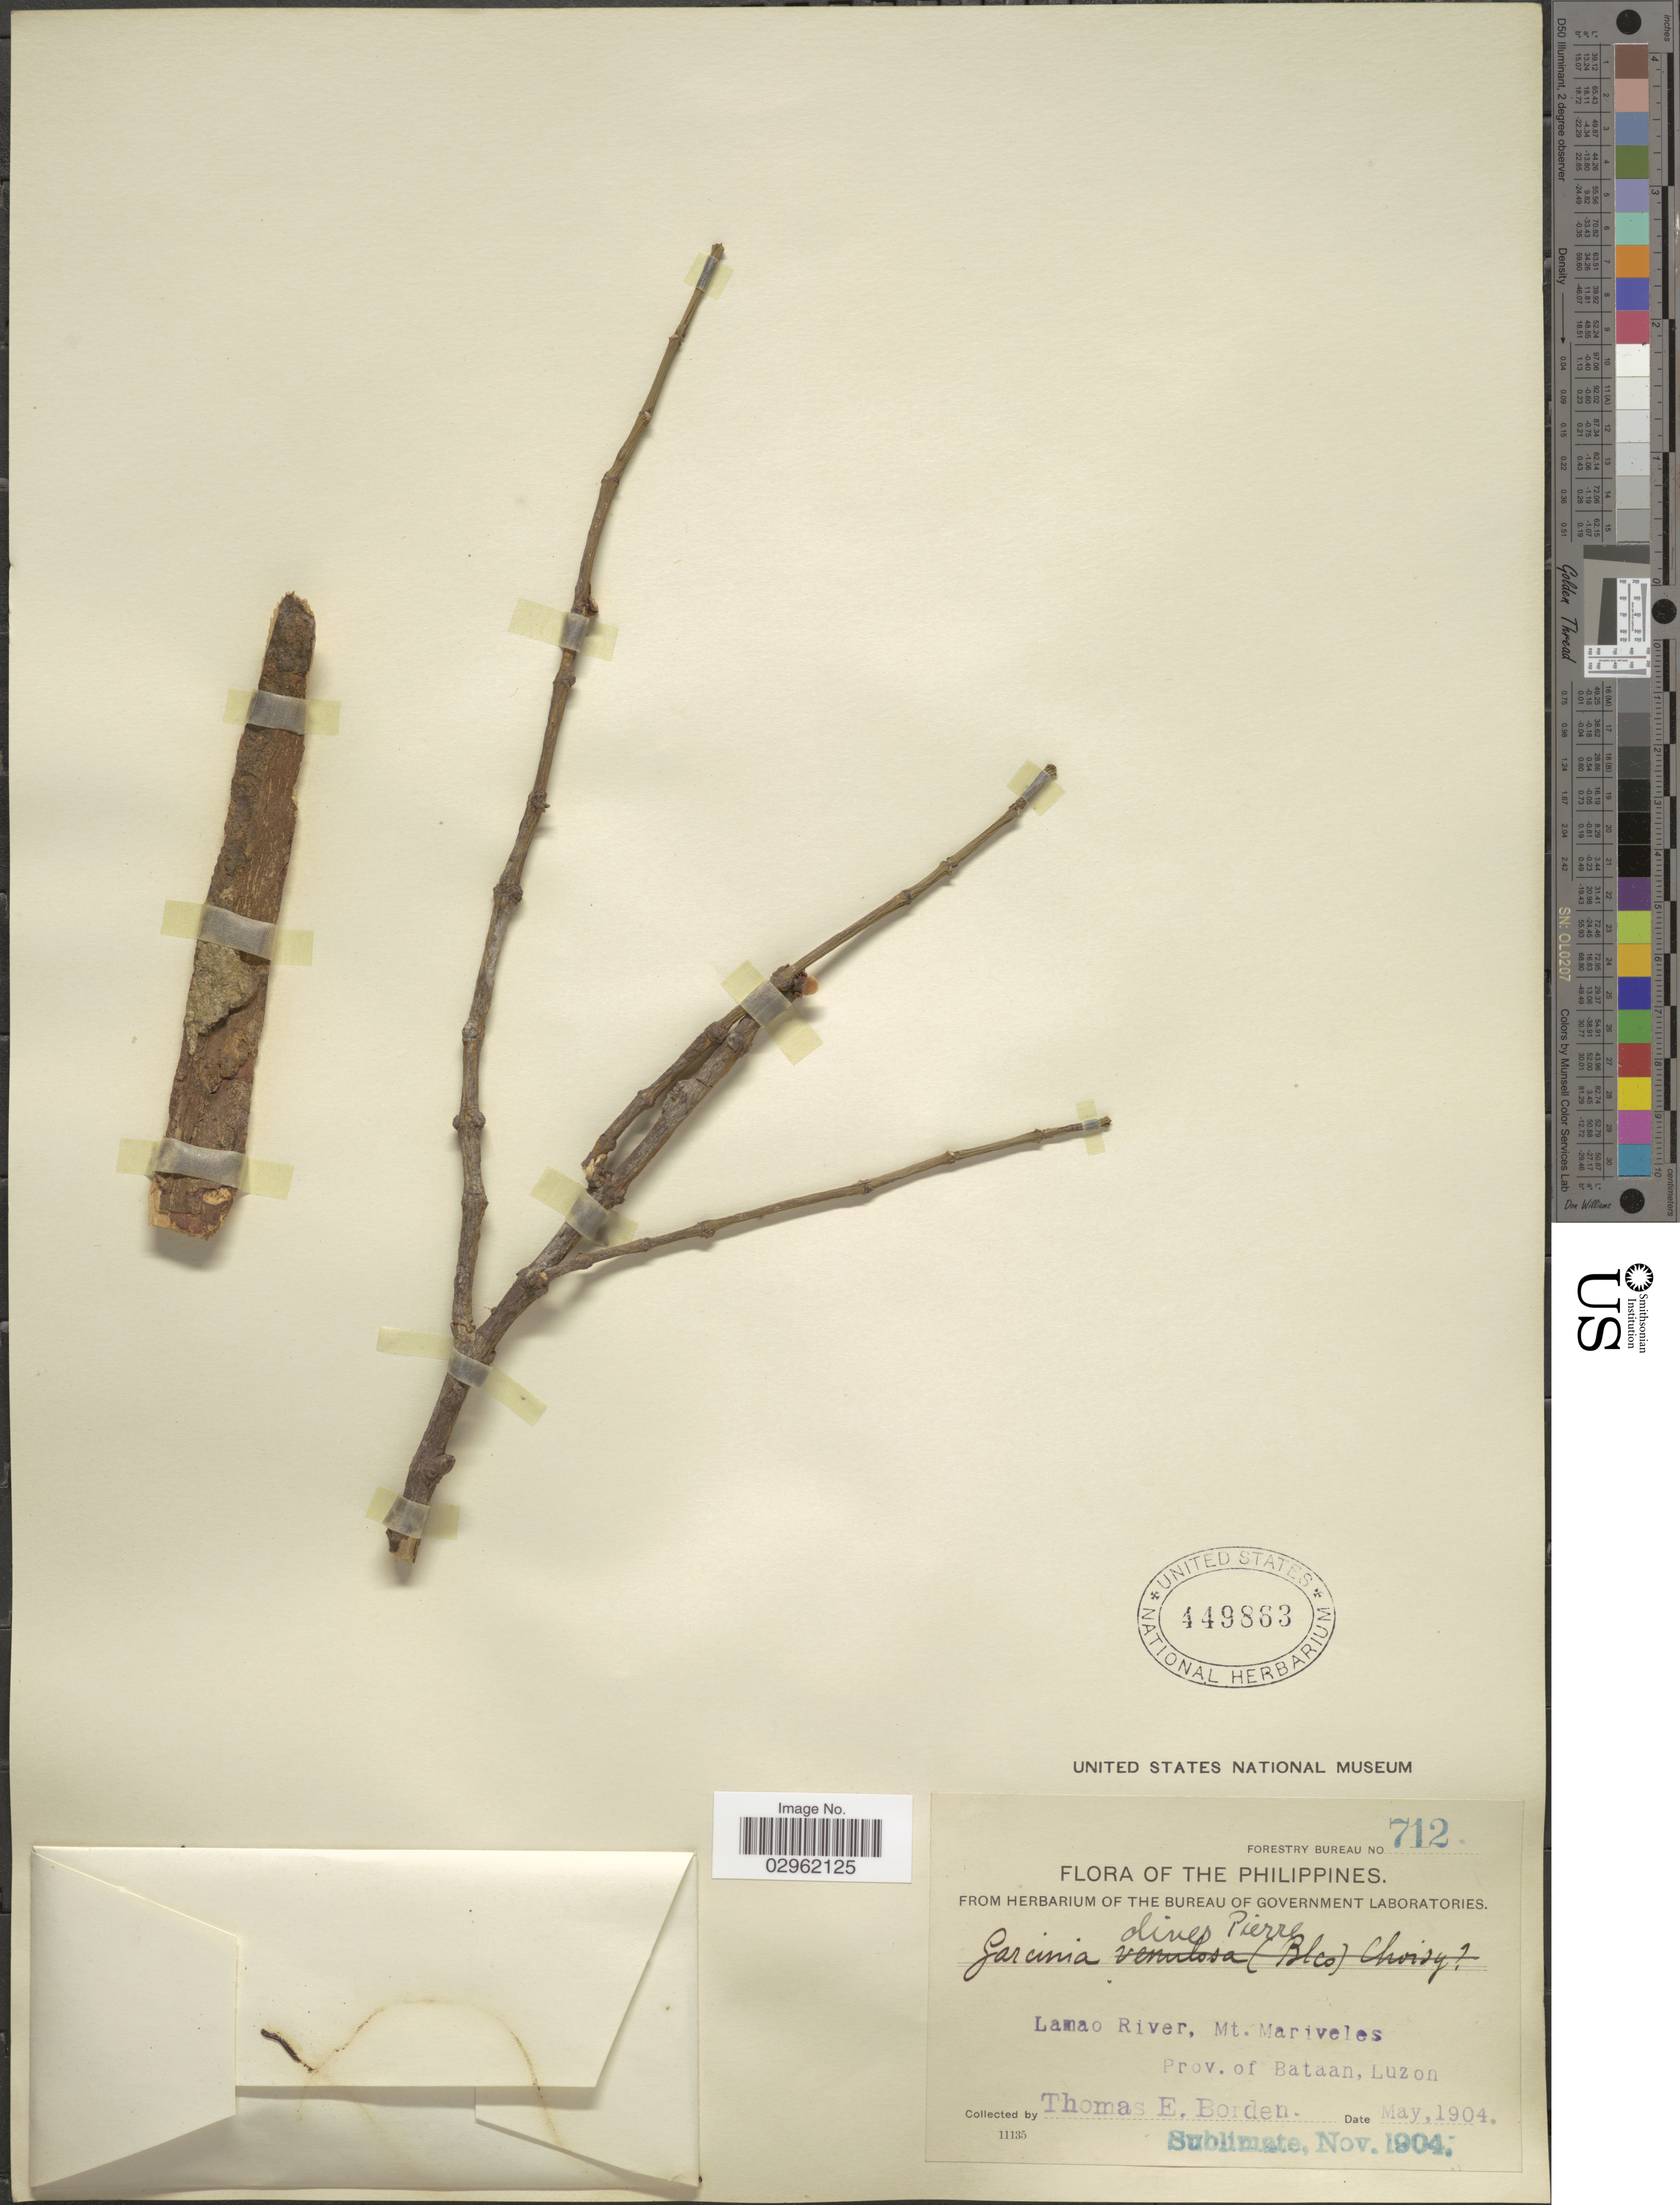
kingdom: Plantae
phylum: Tracheophyta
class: Magnoliopsida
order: Malpighiales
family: Clusiaceae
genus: Garcinia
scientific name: Garcinia dives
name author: Pierre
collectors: T. E. Borden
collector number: Forestry Bureau 712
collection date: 1904-05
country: Philippines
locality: Lamao River, Mt. Mariveles, Prov. of Bataan, Luzon.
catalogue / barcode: US 449863